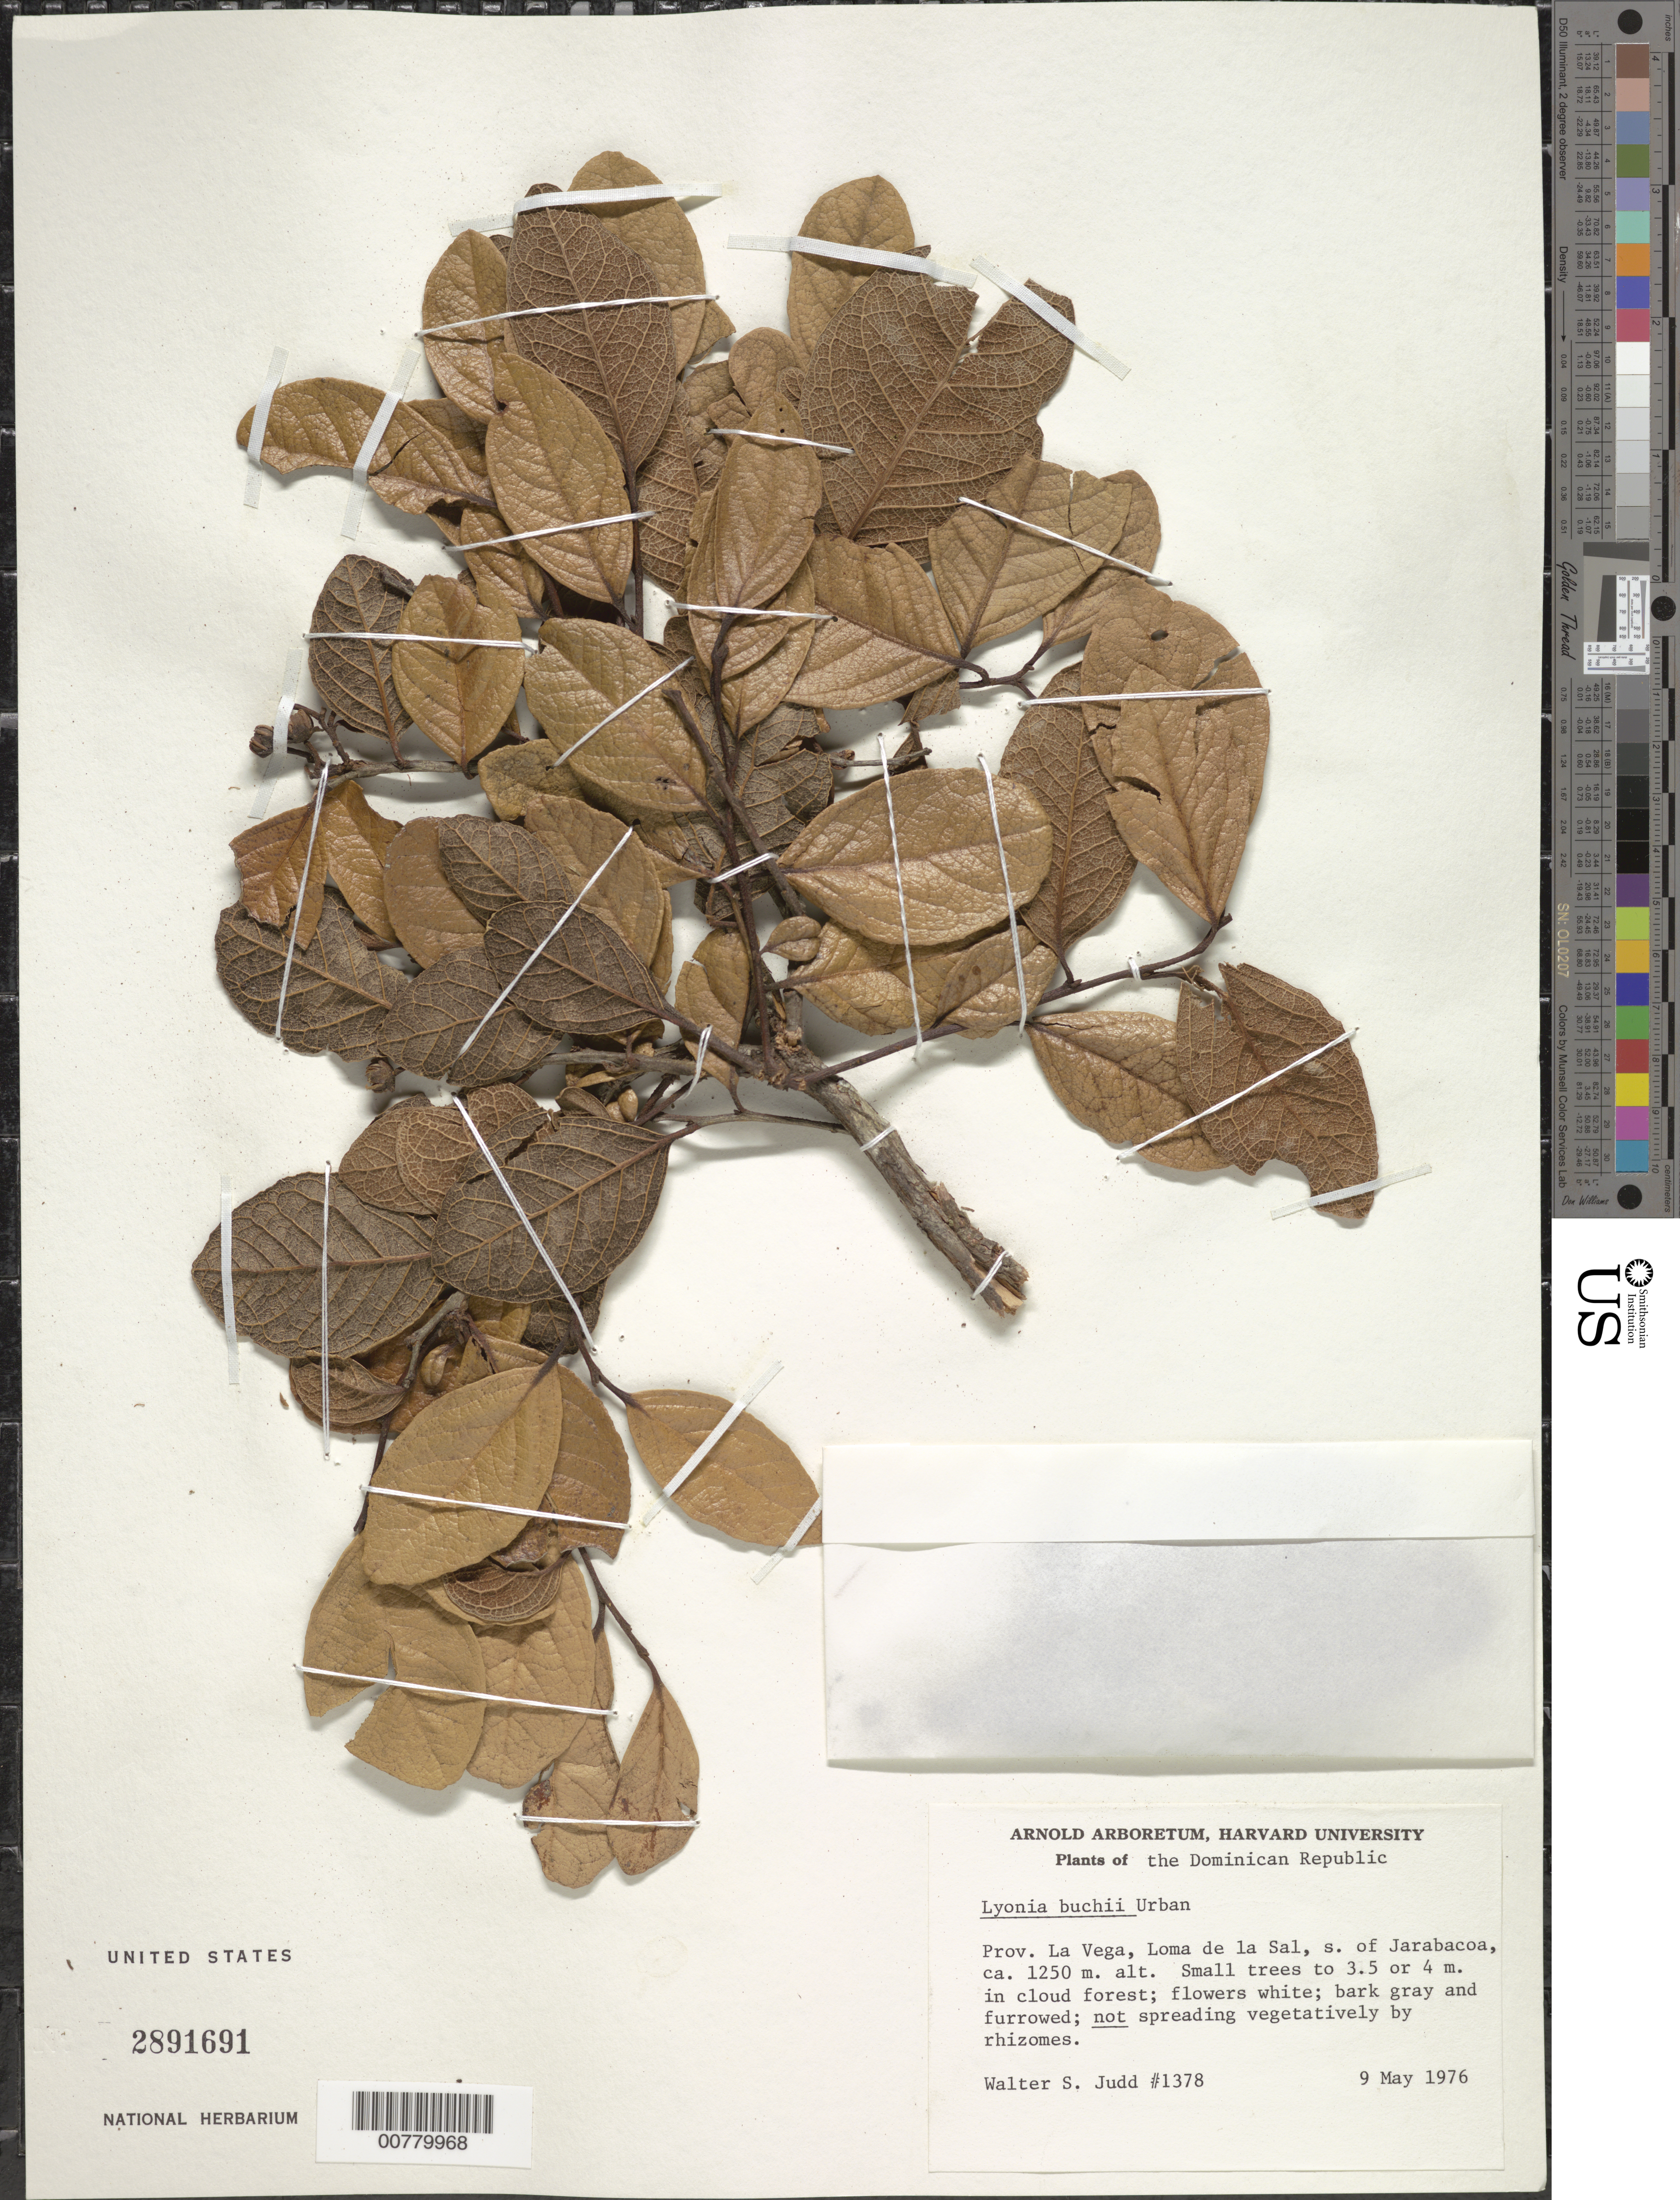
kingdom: Plantae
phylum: Tracheophyta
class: Magnoliopsida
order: Ericales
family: Ericaceae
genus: Lyonia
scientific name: Lyonia buchii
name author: Urb.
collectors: W. S. Judd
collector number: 1378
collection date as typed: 09 May 1976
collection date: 1976-05-09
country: Dominican Republic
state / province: La Vega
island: Hispaniola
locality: Loma de la Sal, south of Jarabacoa.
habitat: In cloud forest.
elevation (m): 1250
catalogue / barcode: US 2891691